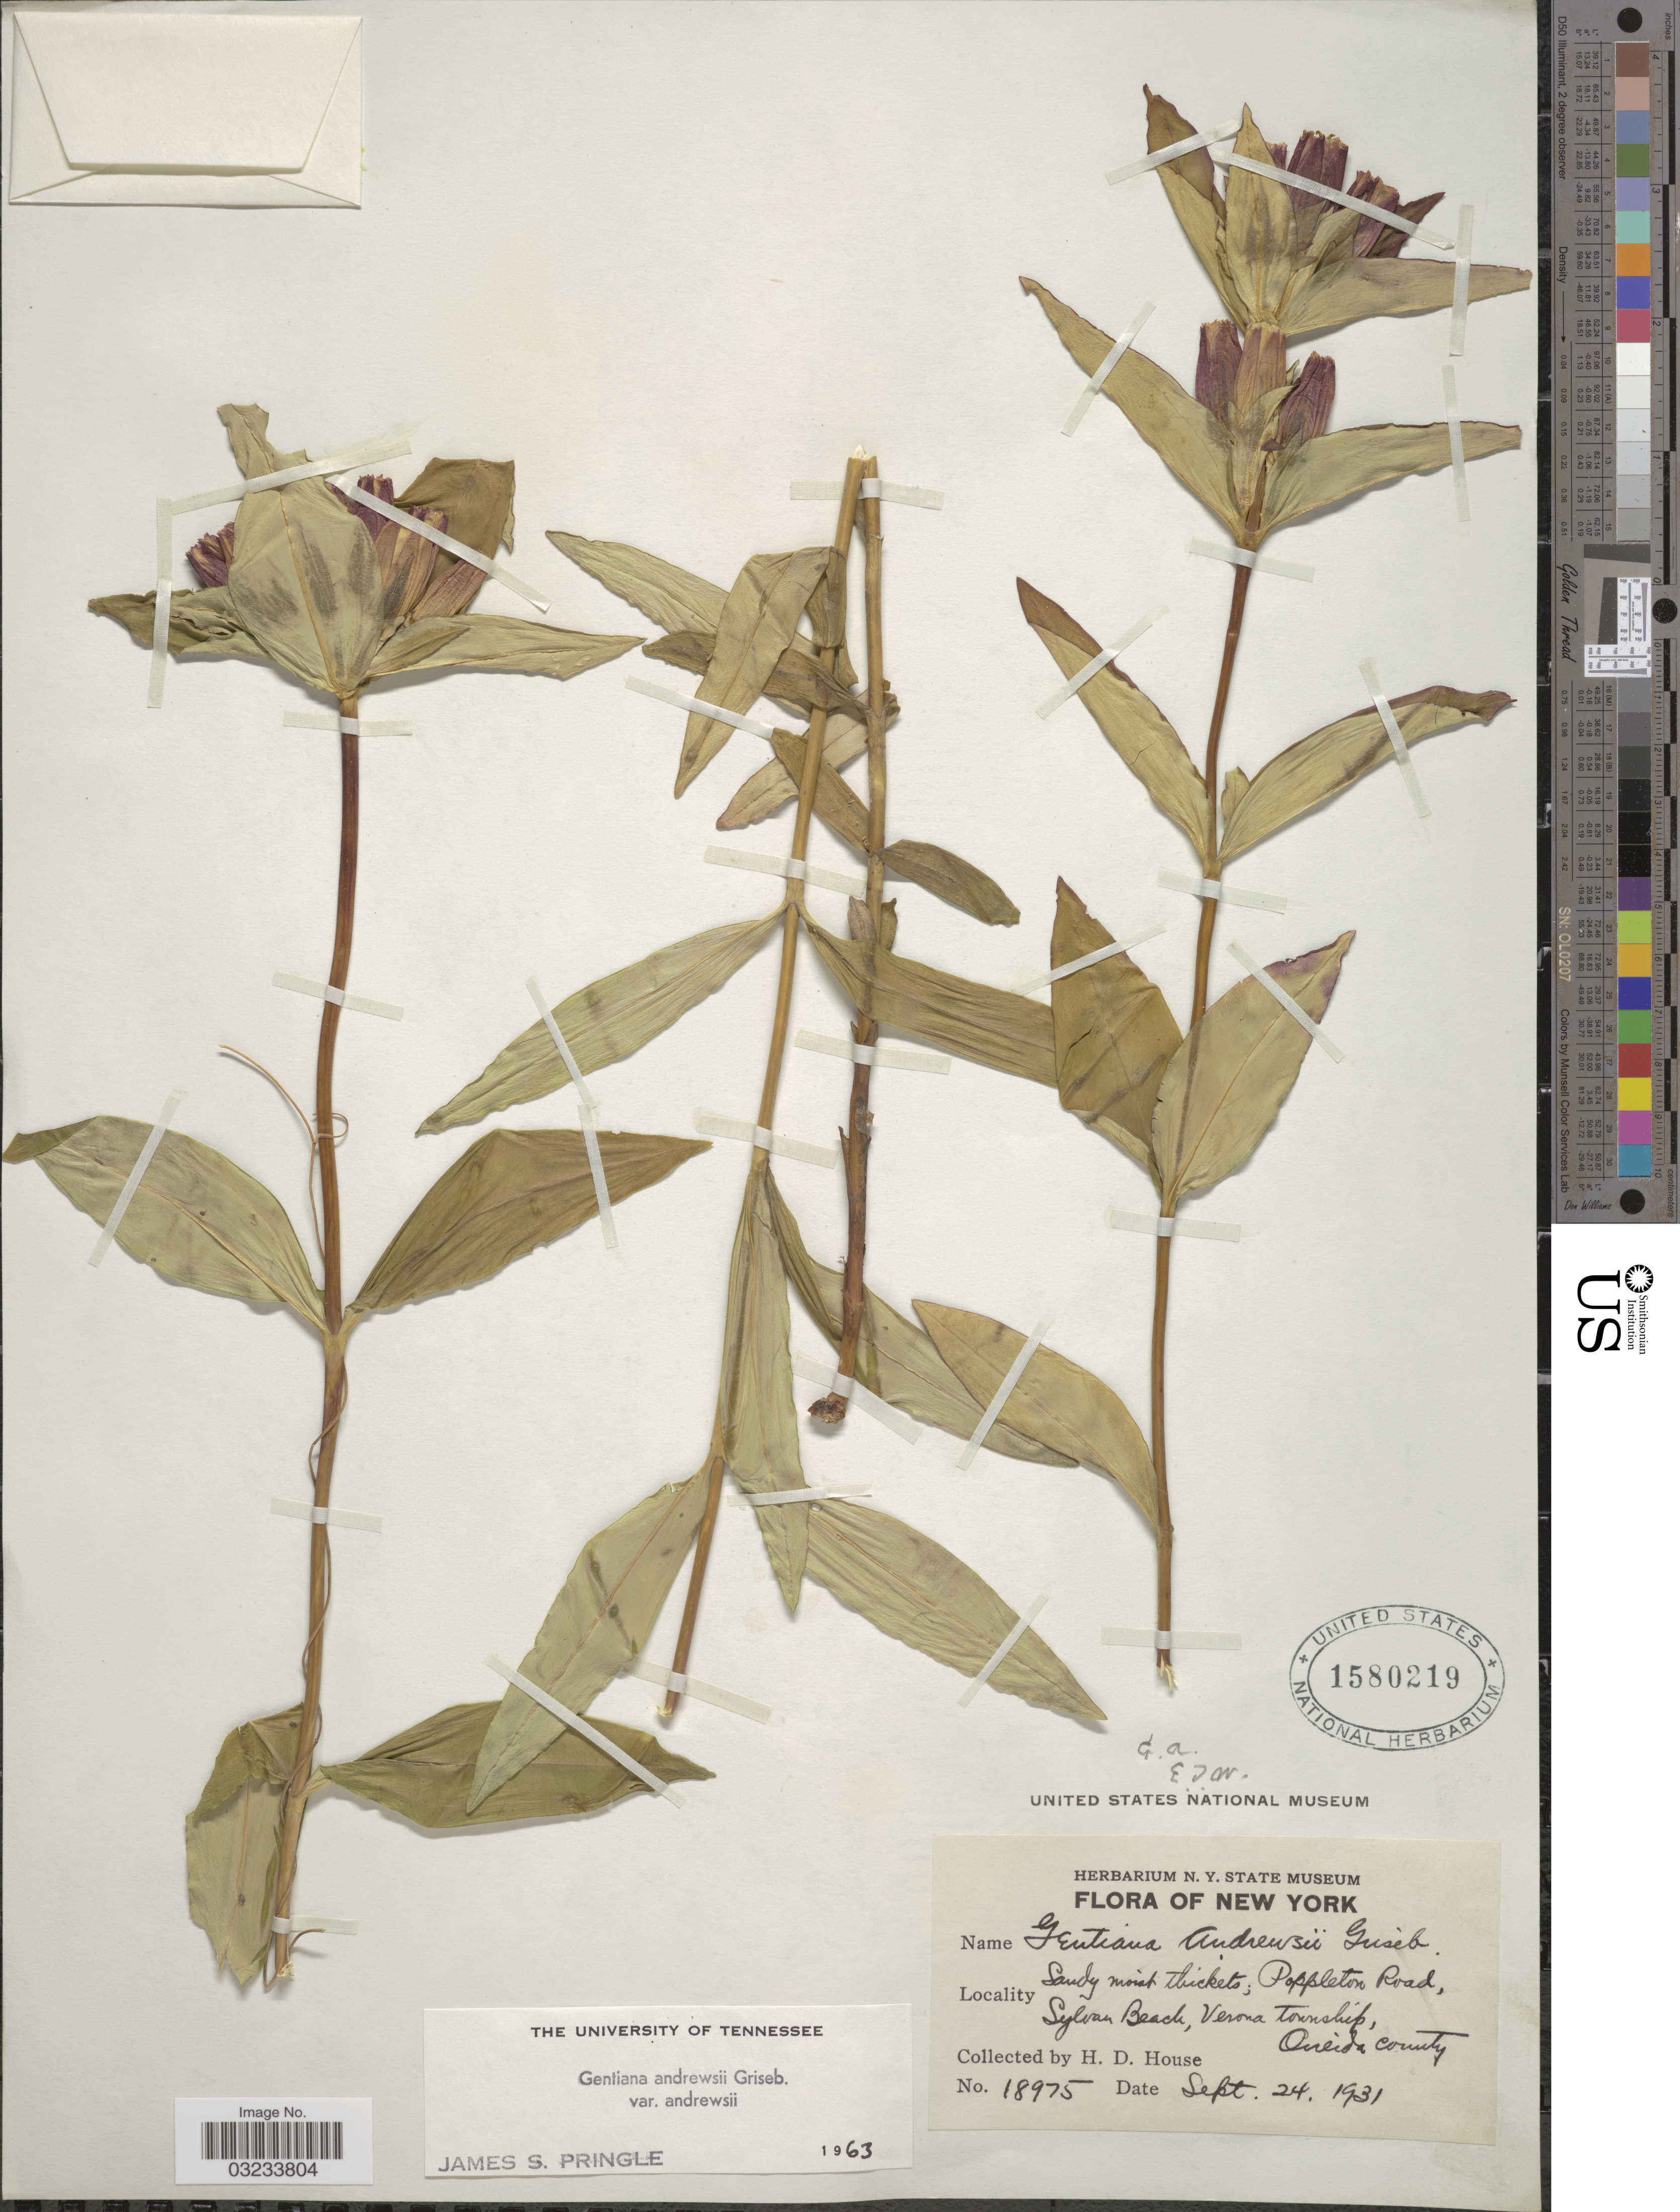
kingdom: Plantae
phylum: Tracheophyta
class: Magnoliopsida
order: Gentianales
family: Gentianaceae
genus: Gentiana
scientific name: Gentiana andrewsii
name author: Griseb.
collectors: H. D. House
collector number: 18975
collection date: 1931-09-24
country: United States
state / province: New York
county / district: Oneida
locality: Poppleton Road, Sylvan Beach, Verona Township, Oneida county.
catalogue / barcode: US 1580219